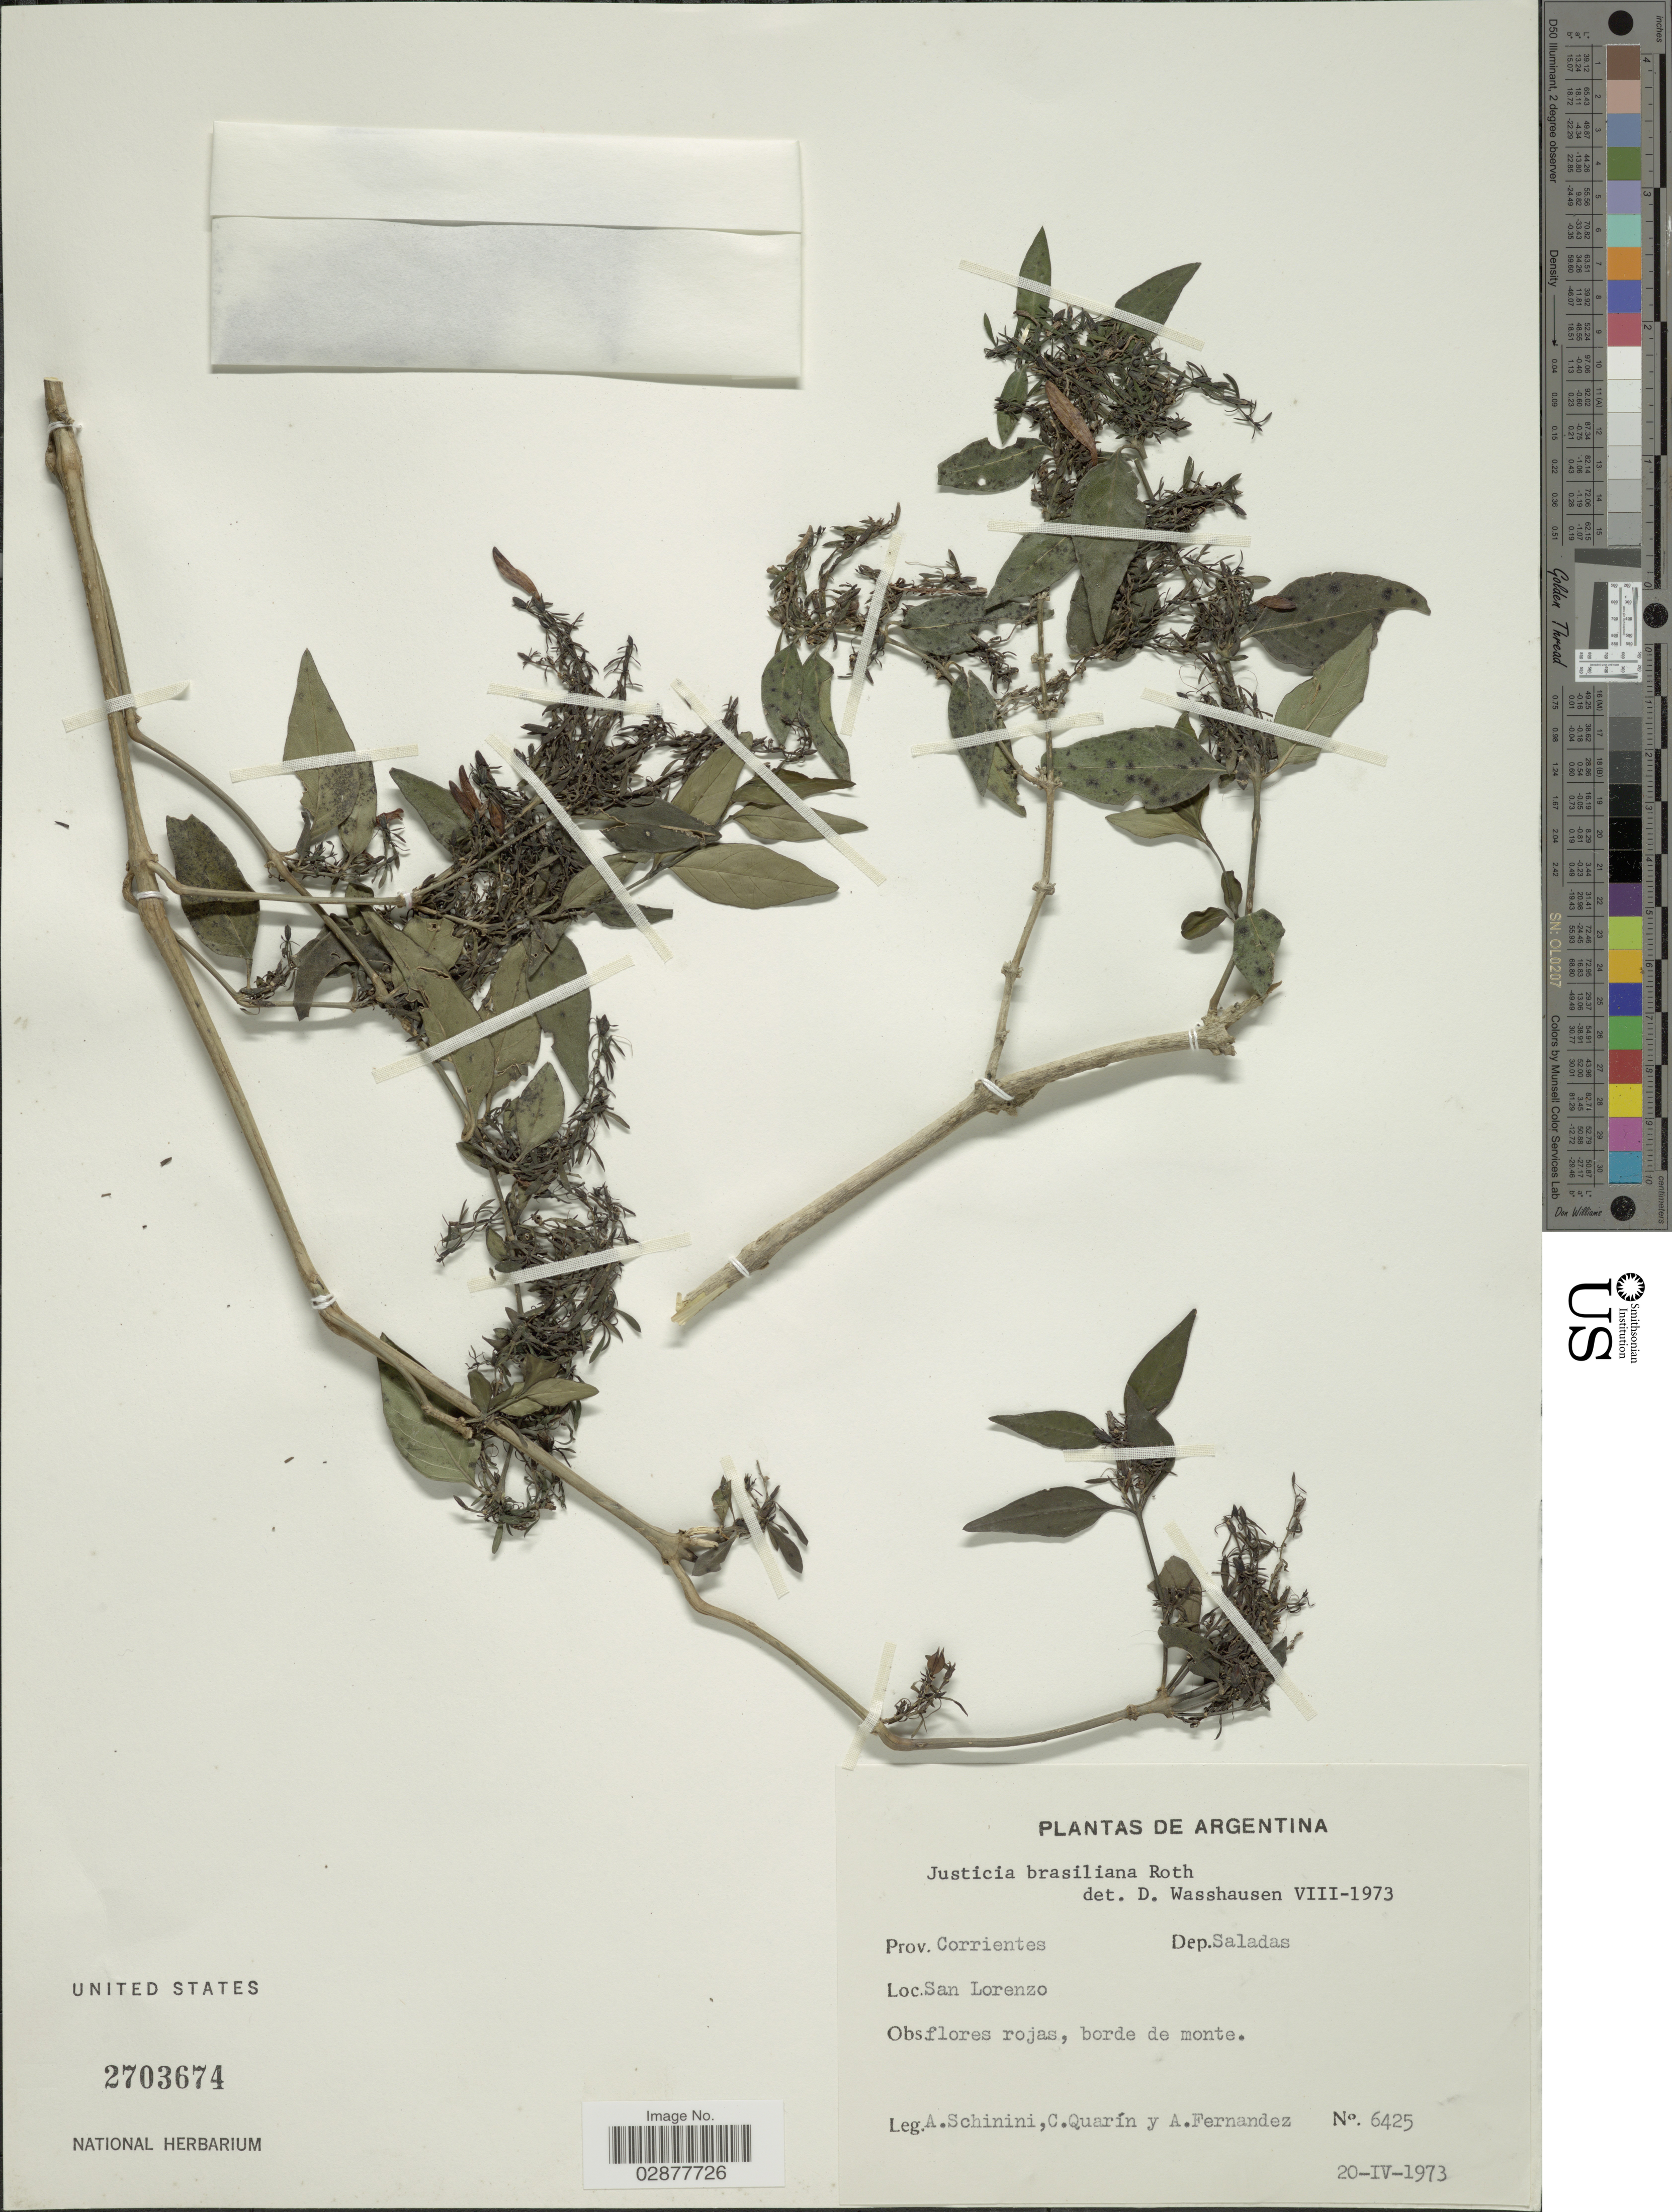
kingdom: Plantae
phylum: Tracheophyta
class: Magnoliopsida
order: Lamiales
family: Acanthaceae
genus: Justicia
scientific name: Justicia brasiliana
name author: Roth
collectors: A. Schinini, C. Quarín & Á. Fernández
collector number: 6425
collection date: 1973-04-20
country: Argentina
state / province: Corrientes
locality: Prov. Corrientes, Dep. Saladas. San Lorenzo.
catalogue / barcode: US 2703674